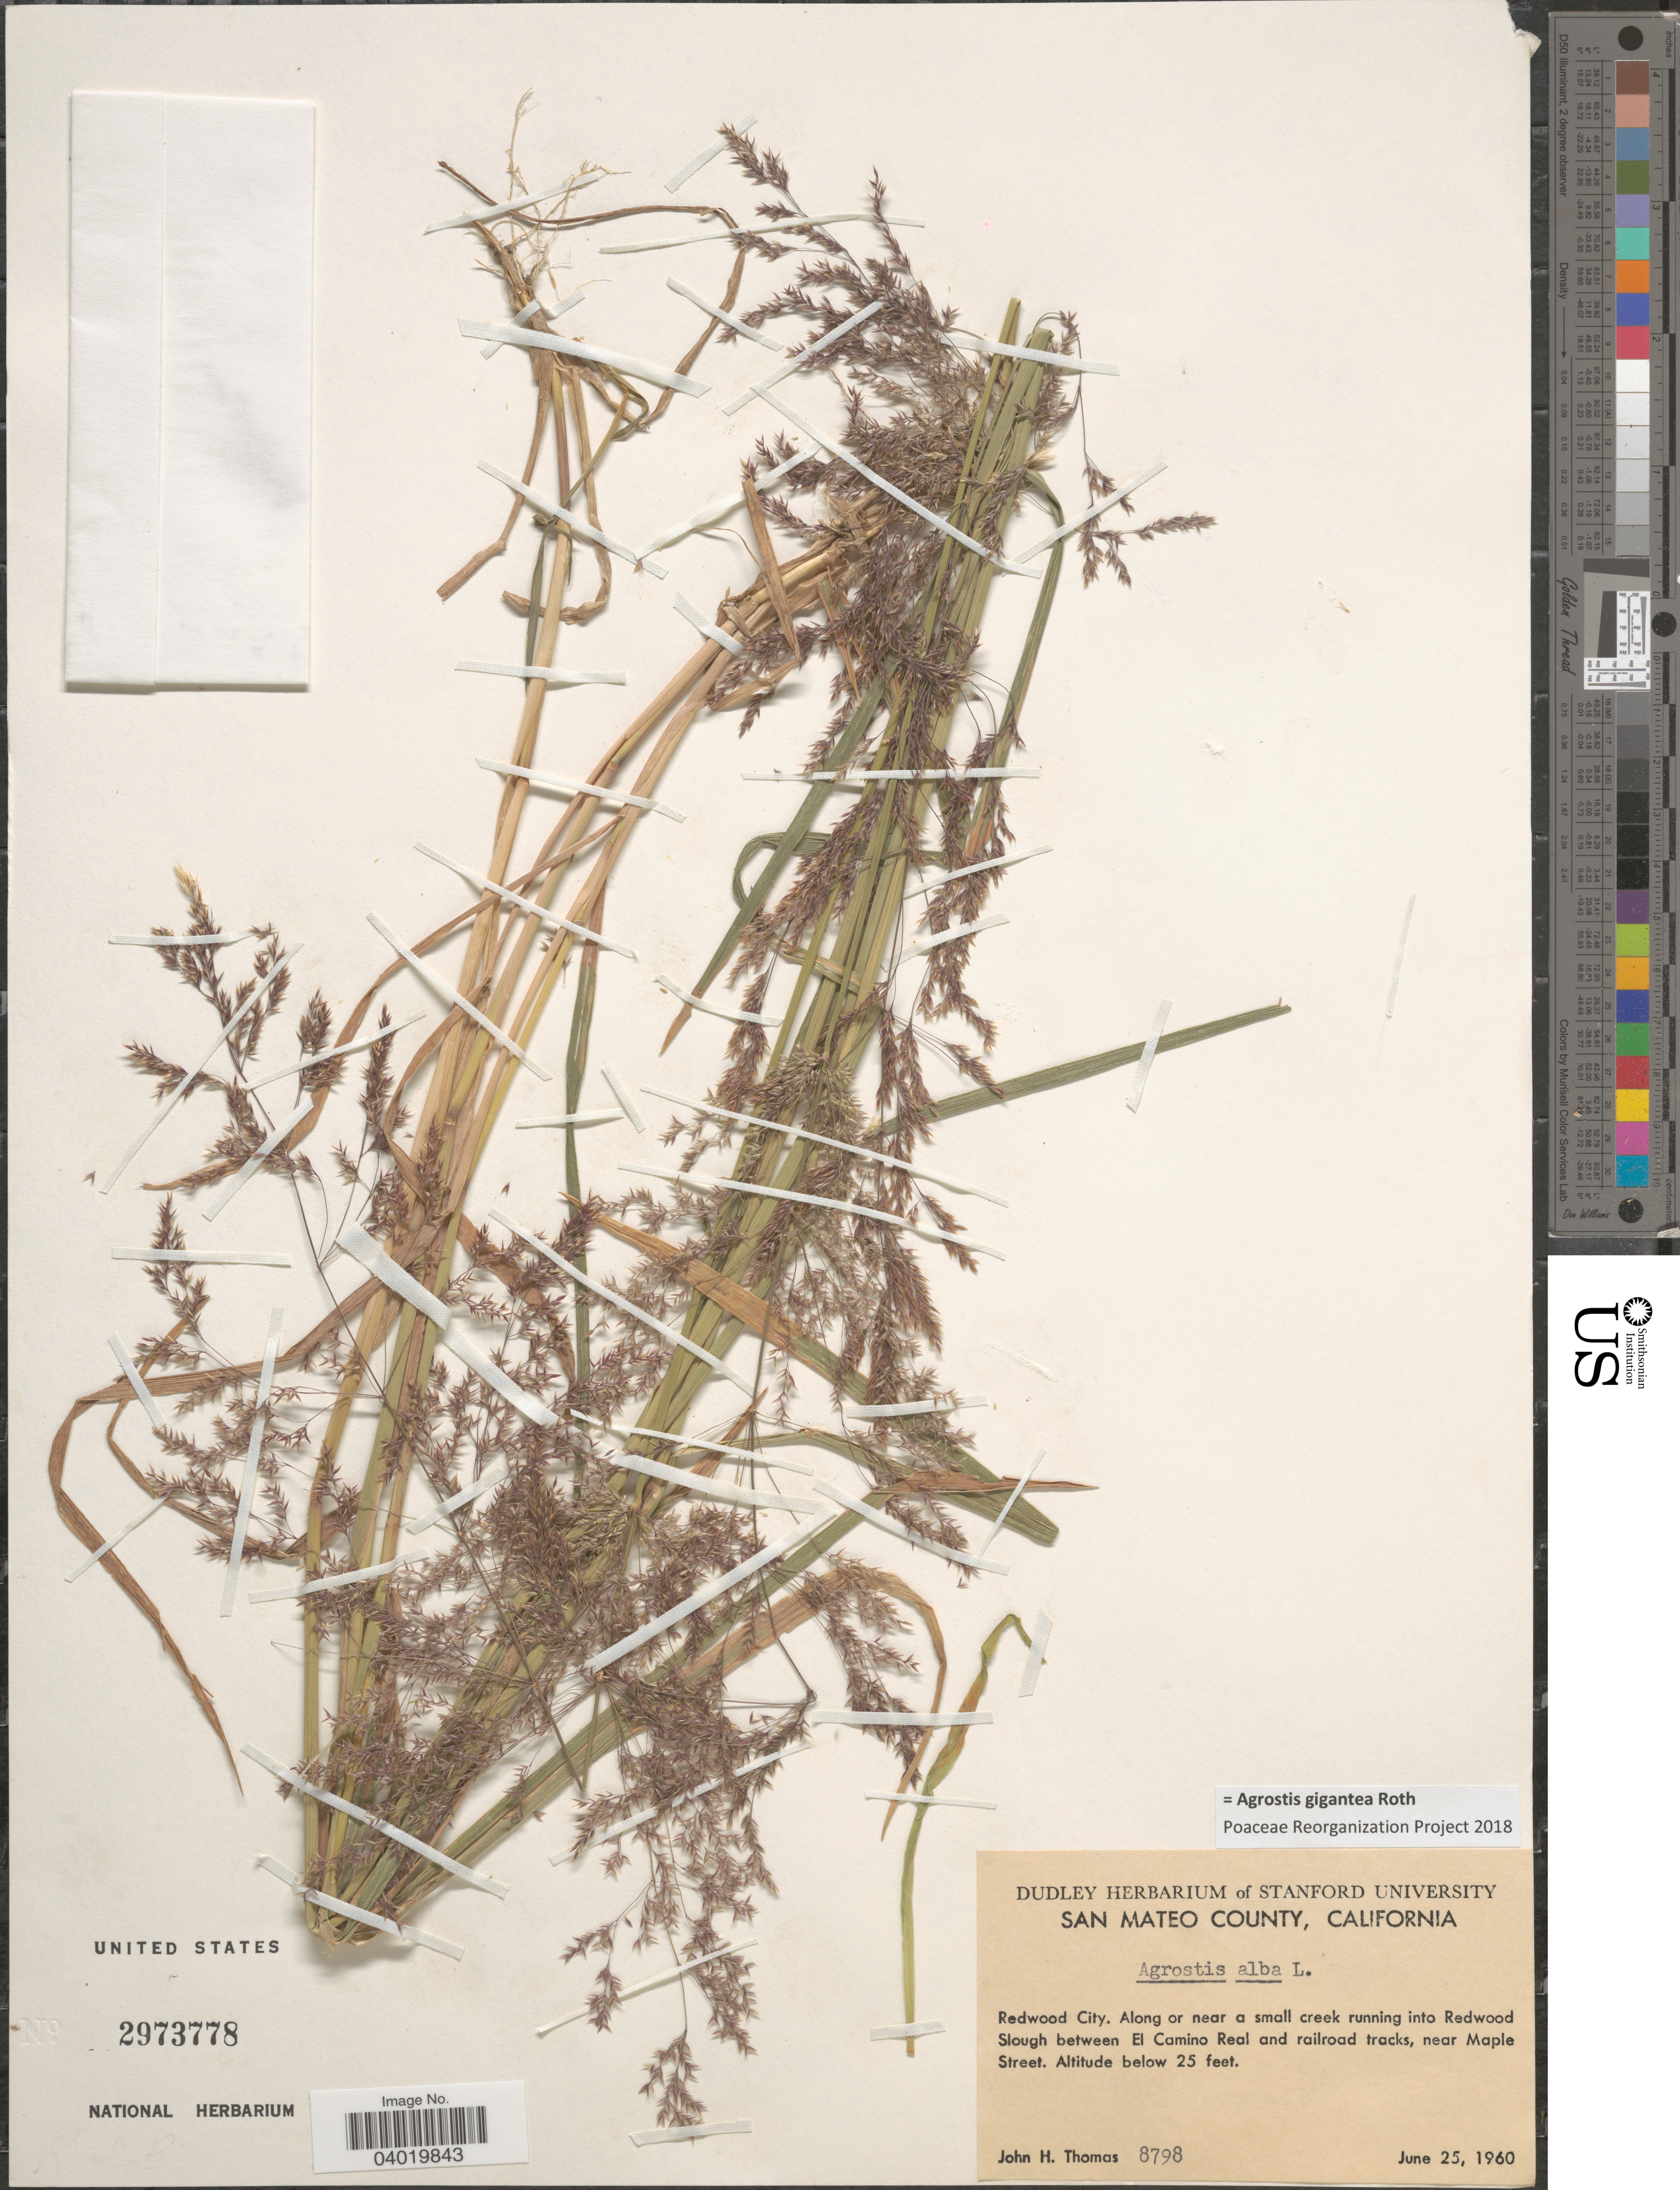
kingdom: Plantae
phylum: Tracheophyta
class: Liliopsida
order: Poales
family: Poaceae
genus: Agrostis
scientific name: Agrostis gigantea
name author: Roth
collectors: J. H. Thomas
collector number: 8798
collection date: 1960-06-25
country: United States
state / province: California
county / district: San Mateo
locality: San Mateo County. Redwood City. Along or near a small creek running into Redwood Slough between El Camino Real and railroad tracks, near Maple Street.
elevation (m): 8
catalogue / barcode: US 2973778